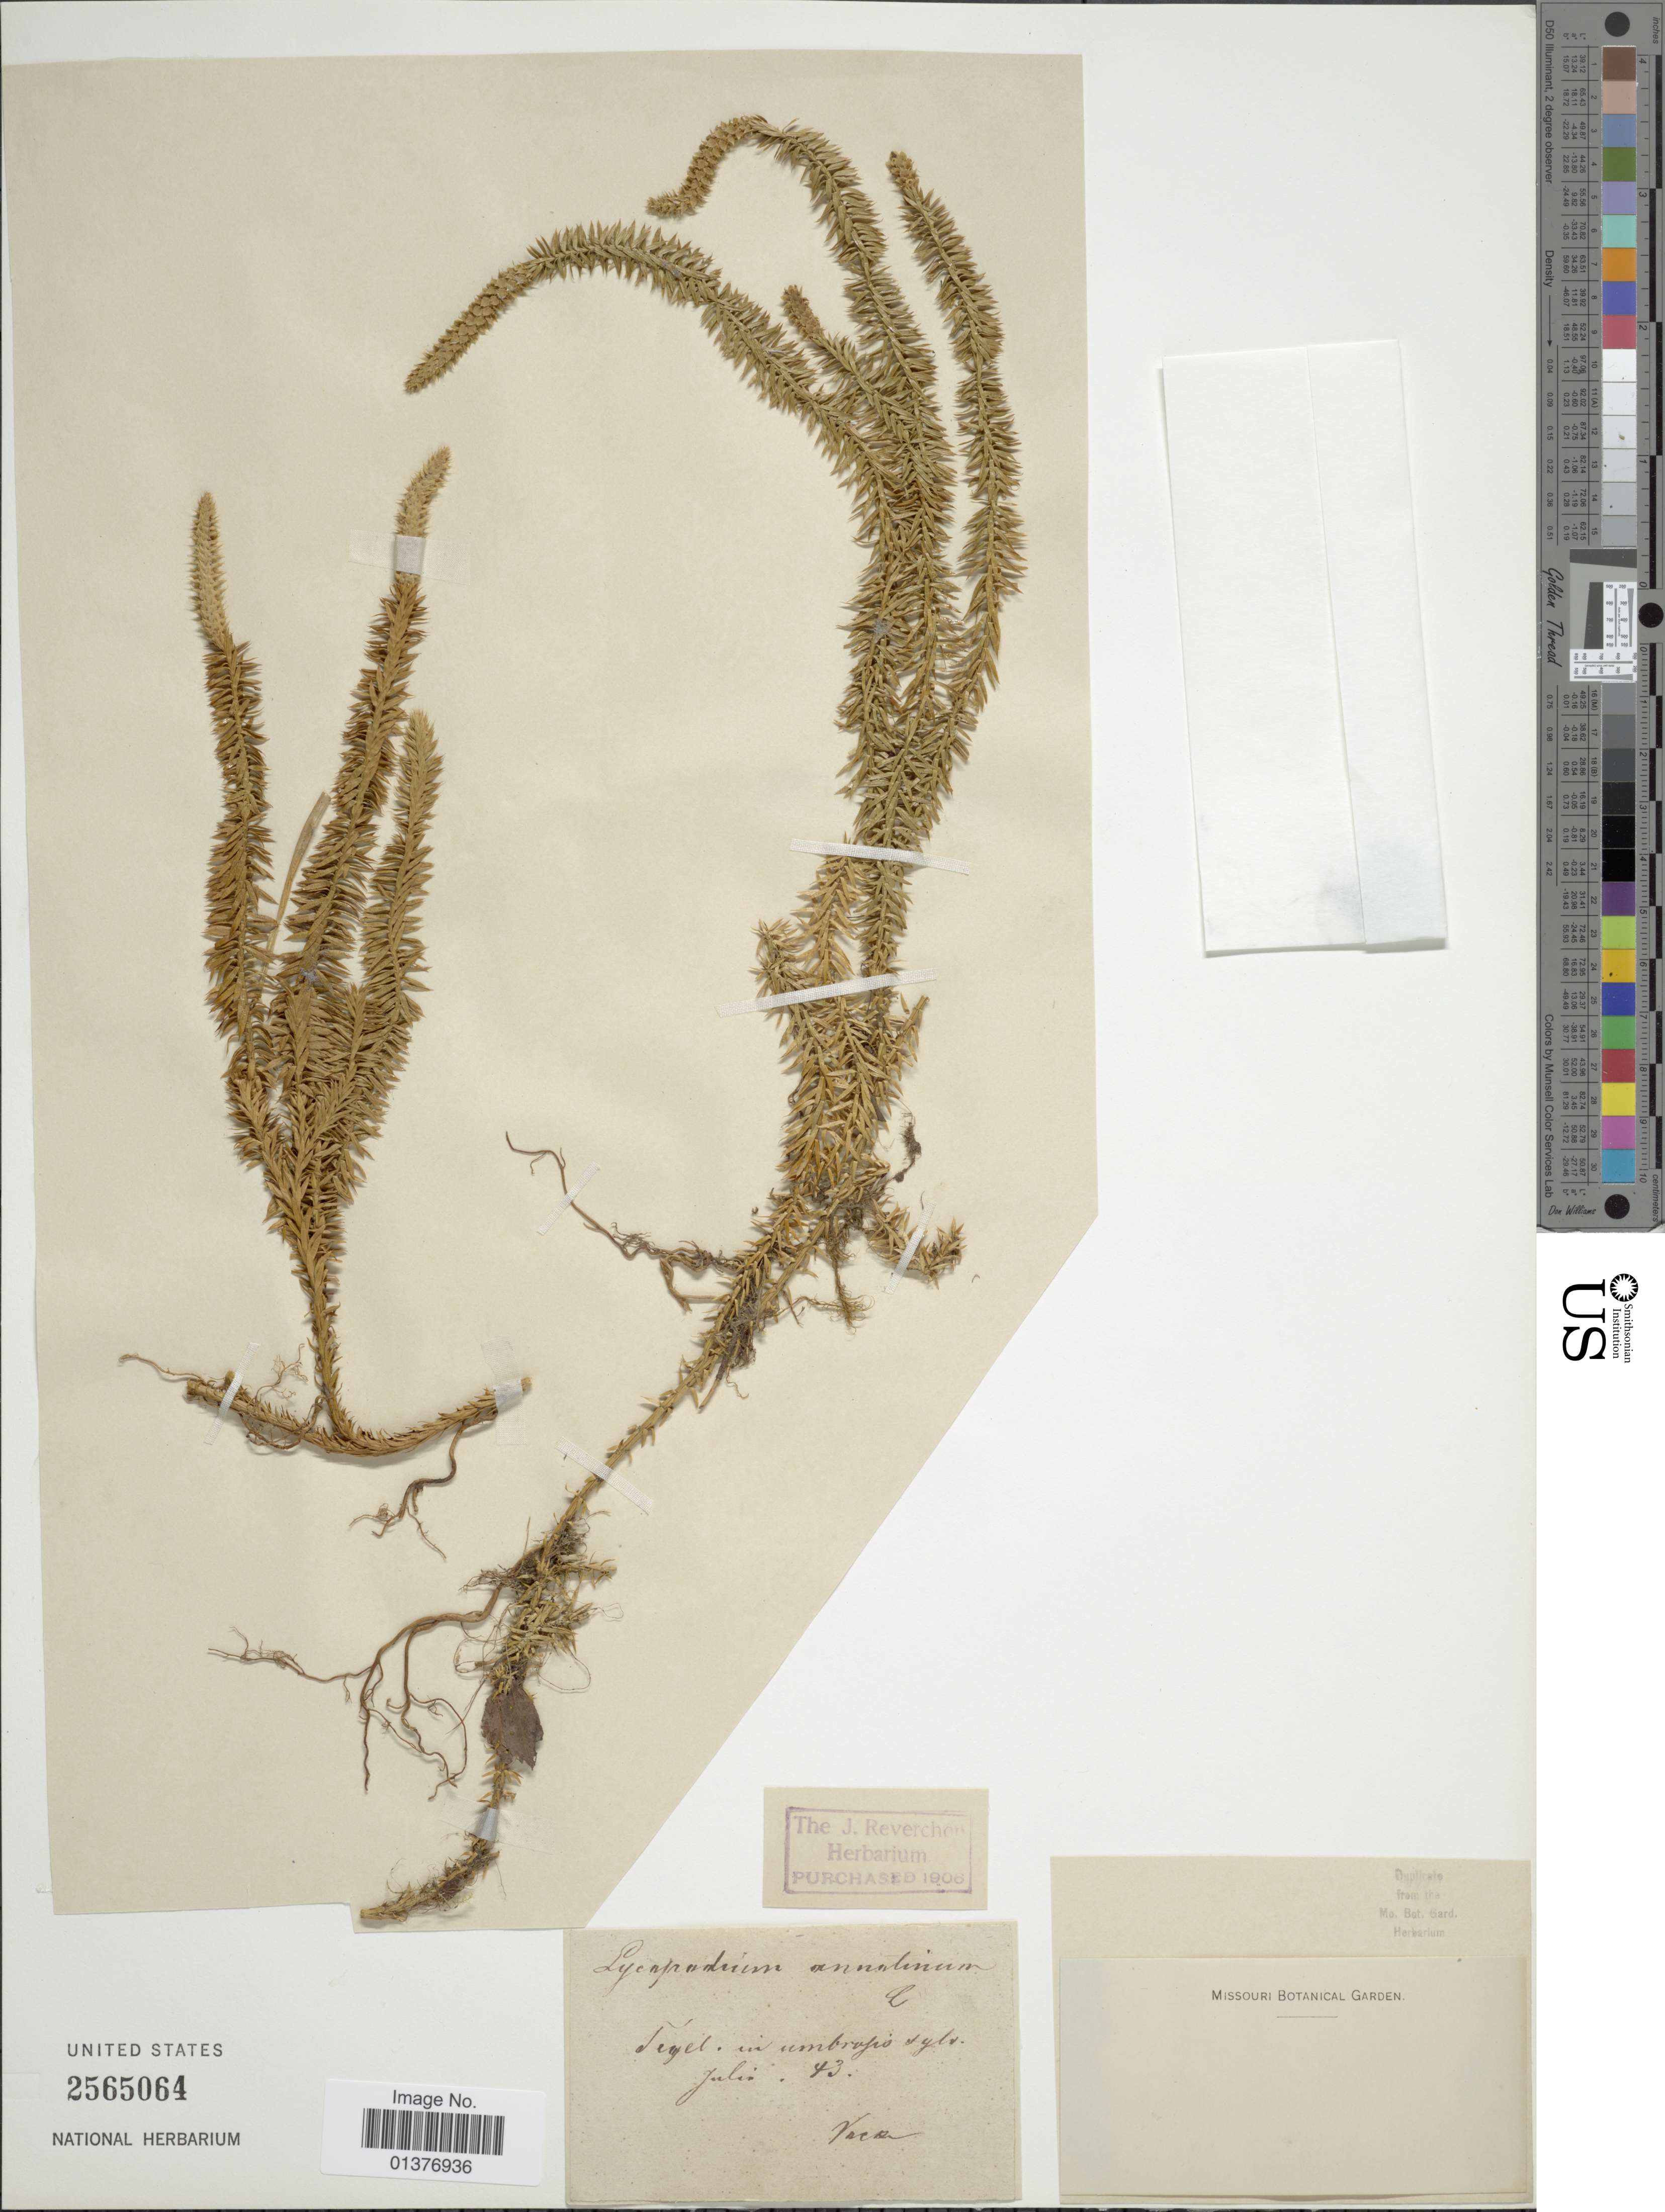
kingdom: Plantae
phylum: Tracheophyta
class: Lycopodiopsida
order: Lycopodiales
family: Lycopodiaceae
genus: Spinulum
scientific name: Spinulum annotinum subsp. annotinum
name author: (L.) A. Haines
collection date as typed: Transcribed d/m/y: /7/43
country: Germany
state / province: Berlin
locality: Tegel in umbrosis sylv. [interpreted]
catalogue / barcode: US 2565064